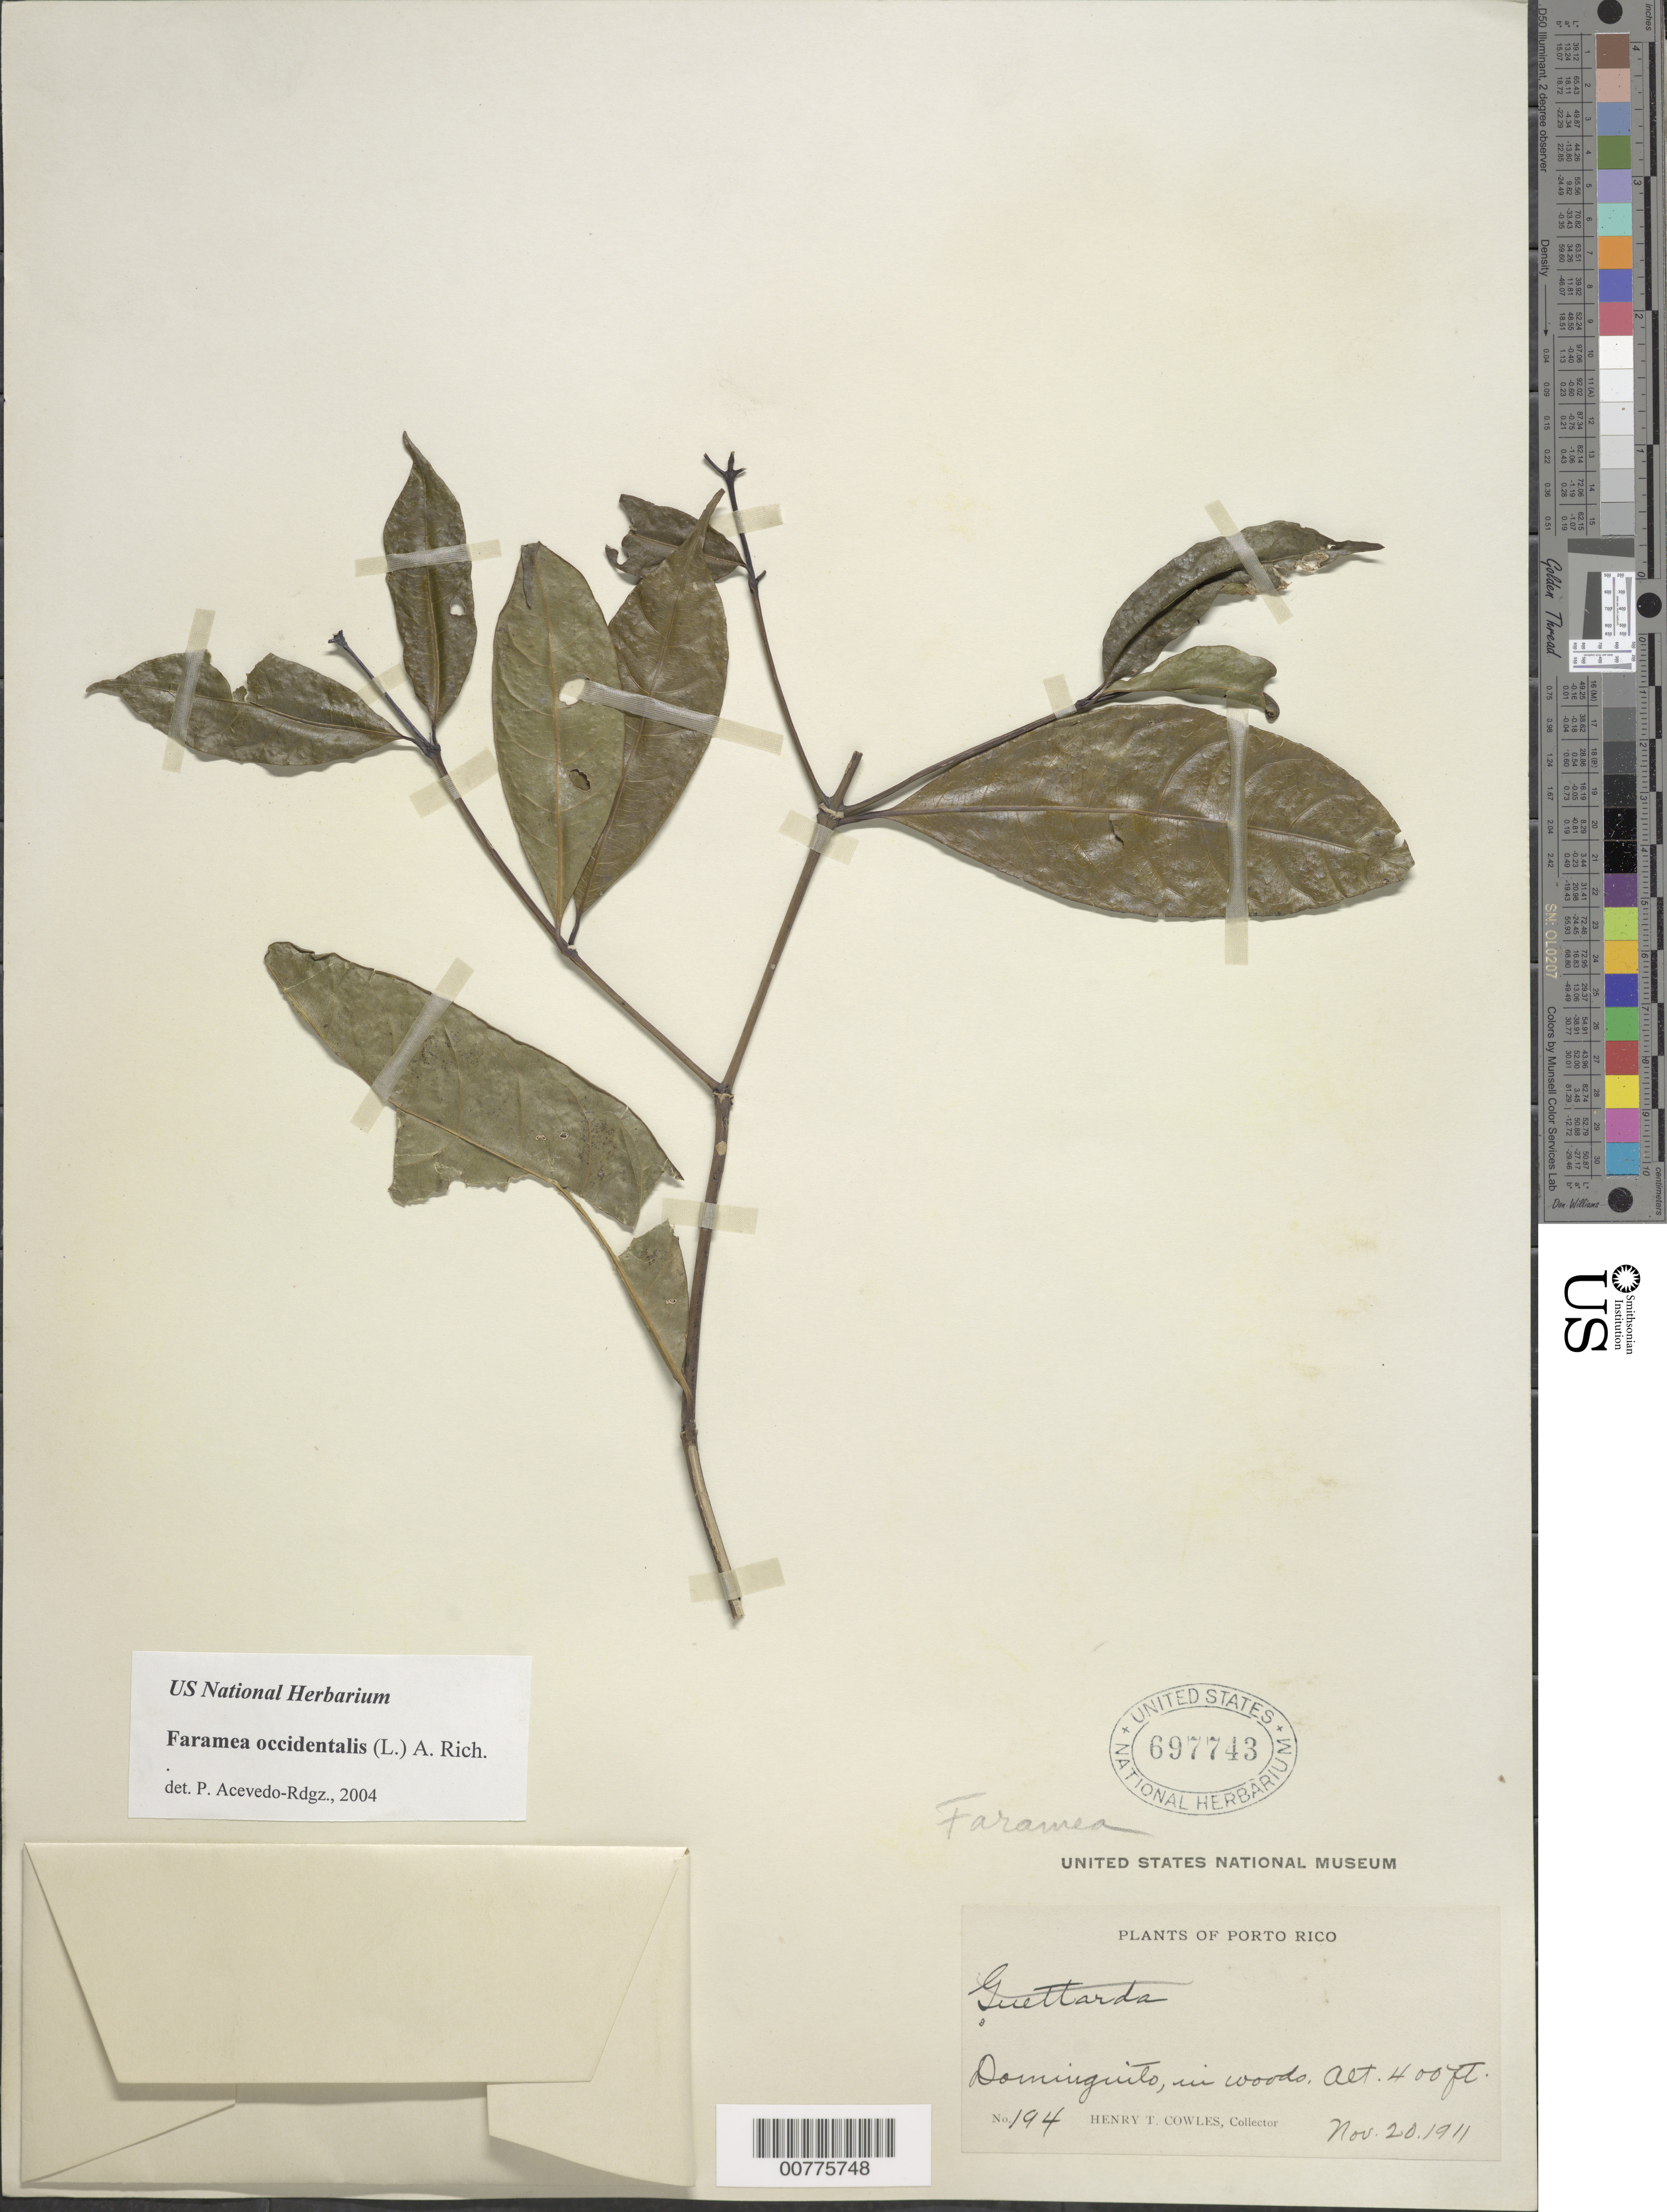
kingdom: Plantae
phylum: Tracheophyta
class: Magnoliopsida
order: Gentianales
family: Rubiaceae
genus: Faramea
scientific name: Faramea occidentalis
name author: (L.) A. Rich.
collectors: H. Cowles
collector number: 194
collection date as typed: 20 Nov 1911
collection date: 1911-11-20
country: Puerto Rico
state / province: Arecibo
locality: Dominguito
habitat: Woods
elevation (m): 122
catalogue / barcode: US 697743